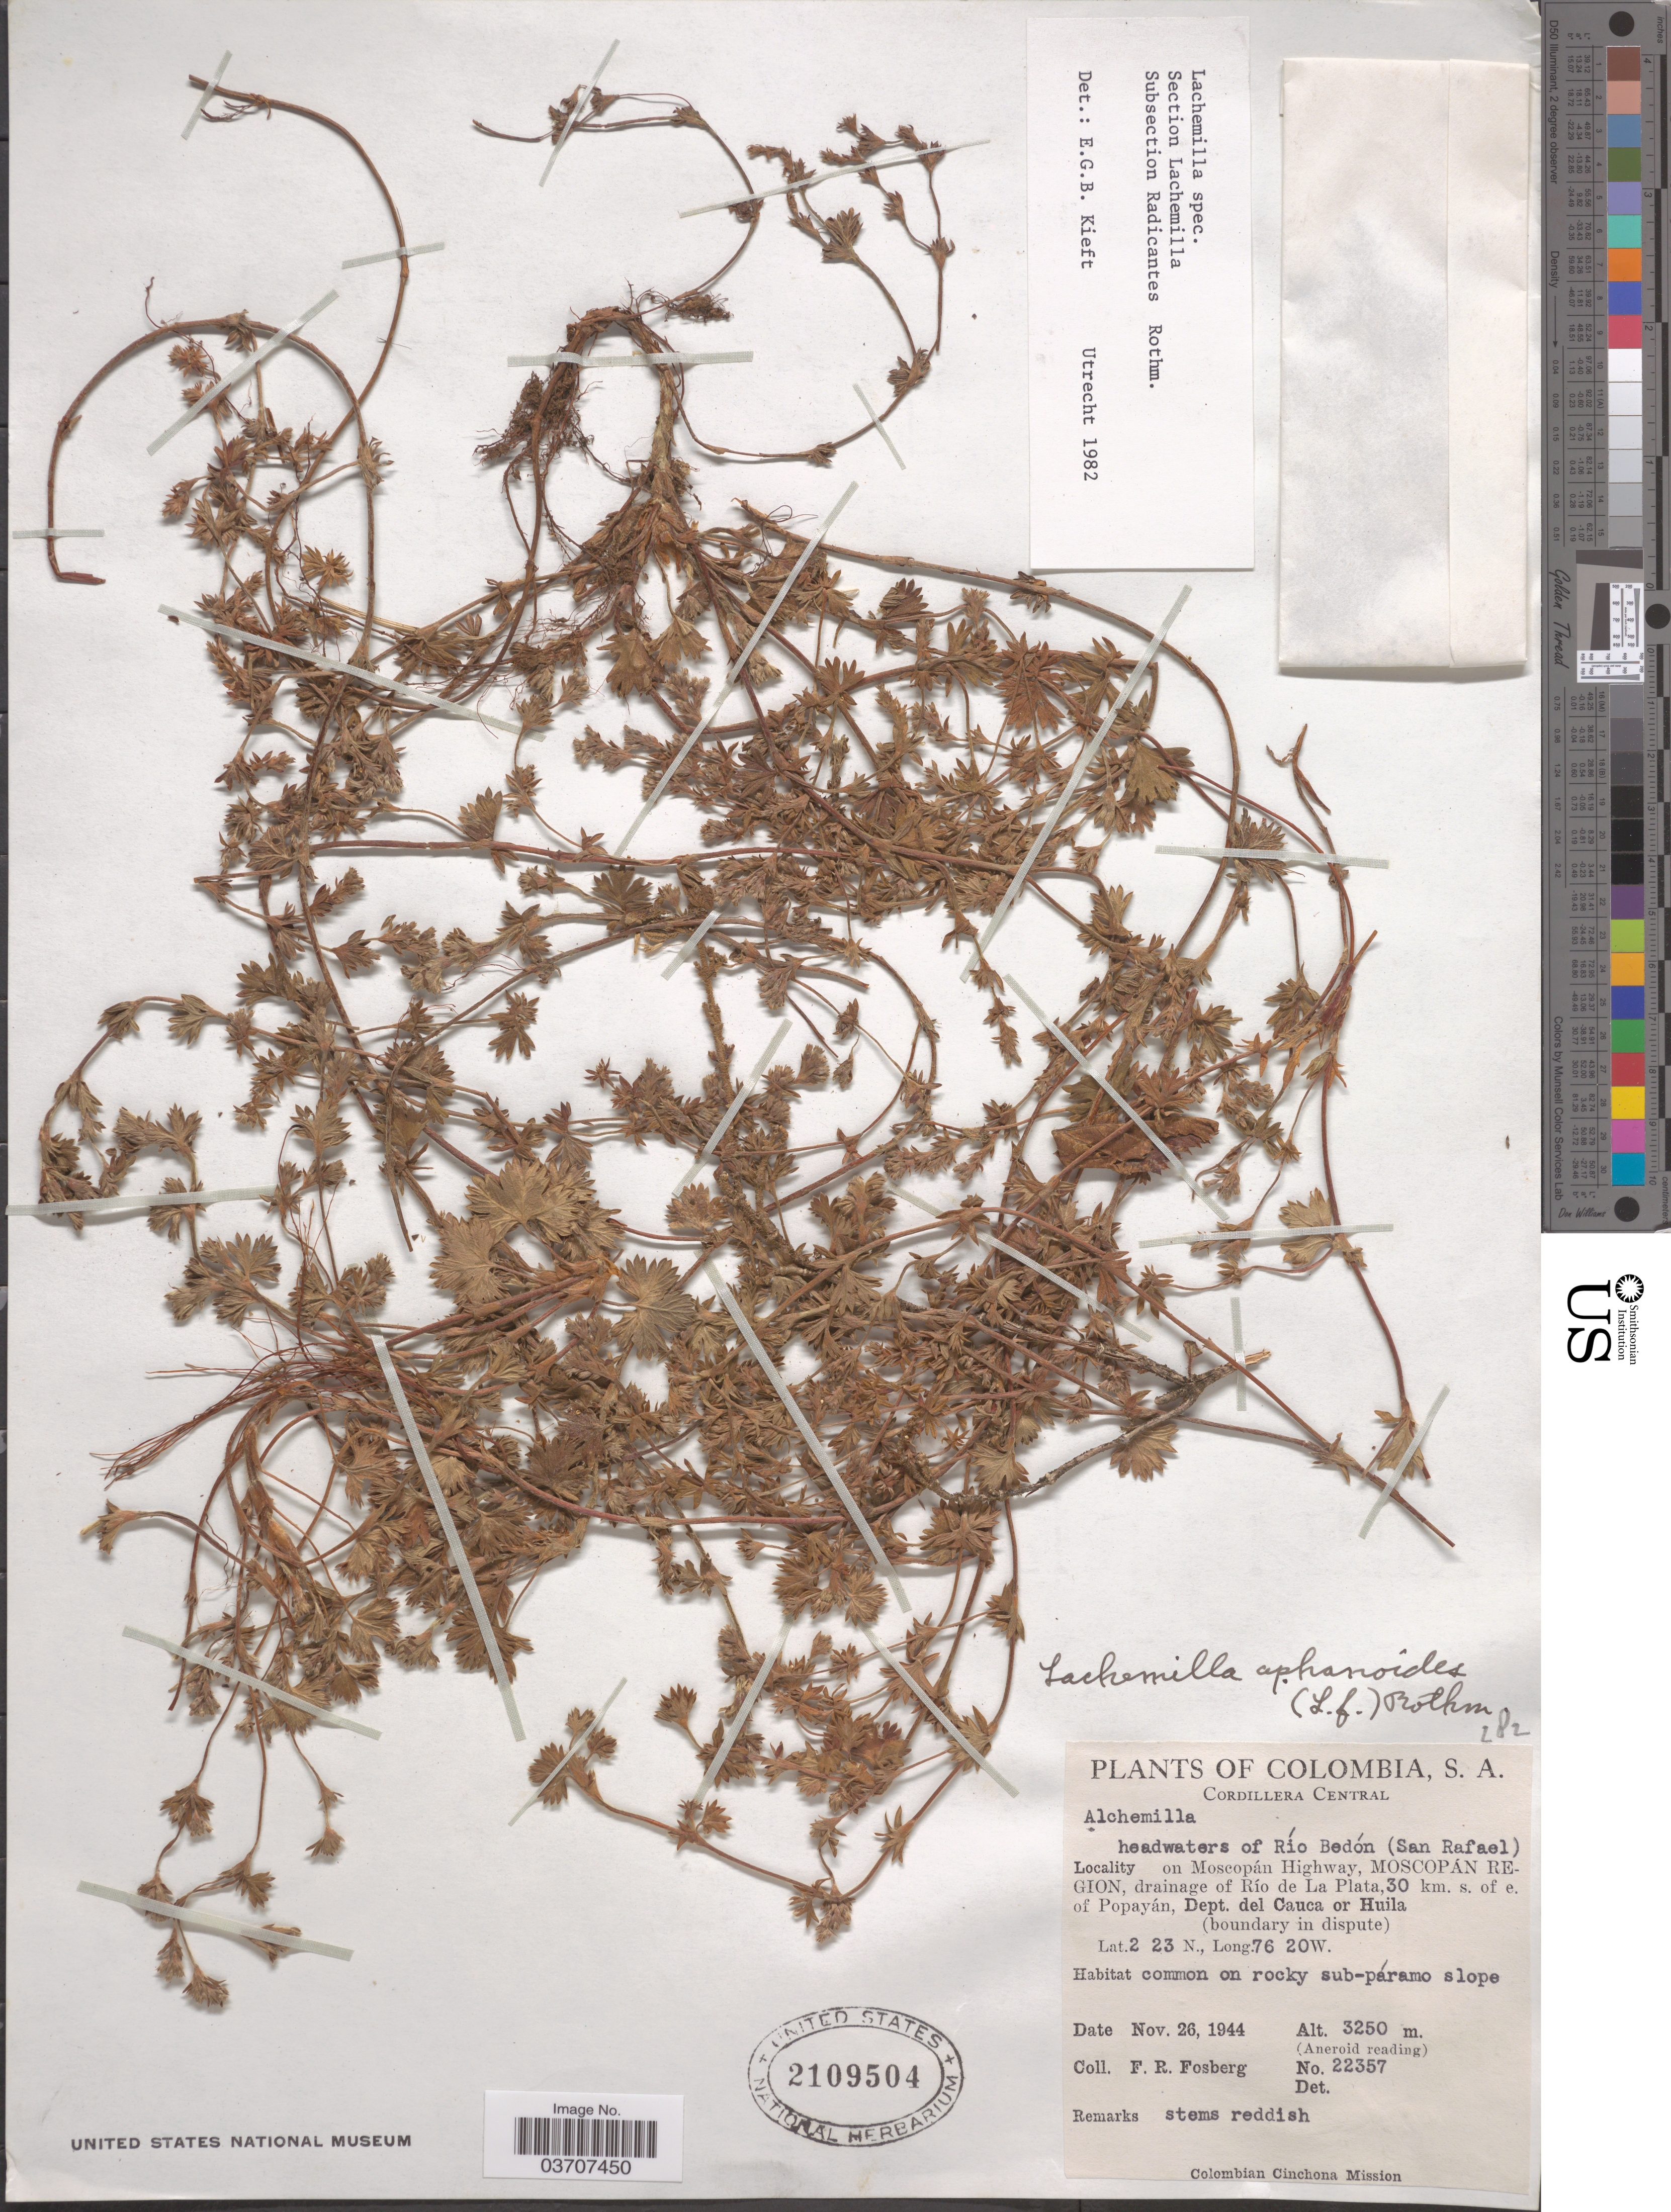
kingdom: Plantae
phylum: Tracheophyta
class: Magnoliopsida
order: Rosales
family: Rosaceae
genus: Lachemilla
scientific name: Lachemilla sp.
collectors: F. R. Fosberg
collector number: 22357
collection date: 1944-11-26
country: Colombia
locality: Cordillera Central. Headwaters of Río Bedón (San Rafael) on Moscopán Highway, Moscopán Region, drainage of Río de la Plata, 30 km. s. of e. of Popayán, Dept. del Cauca or Huila.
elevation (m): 3250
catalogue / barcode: US 2109504